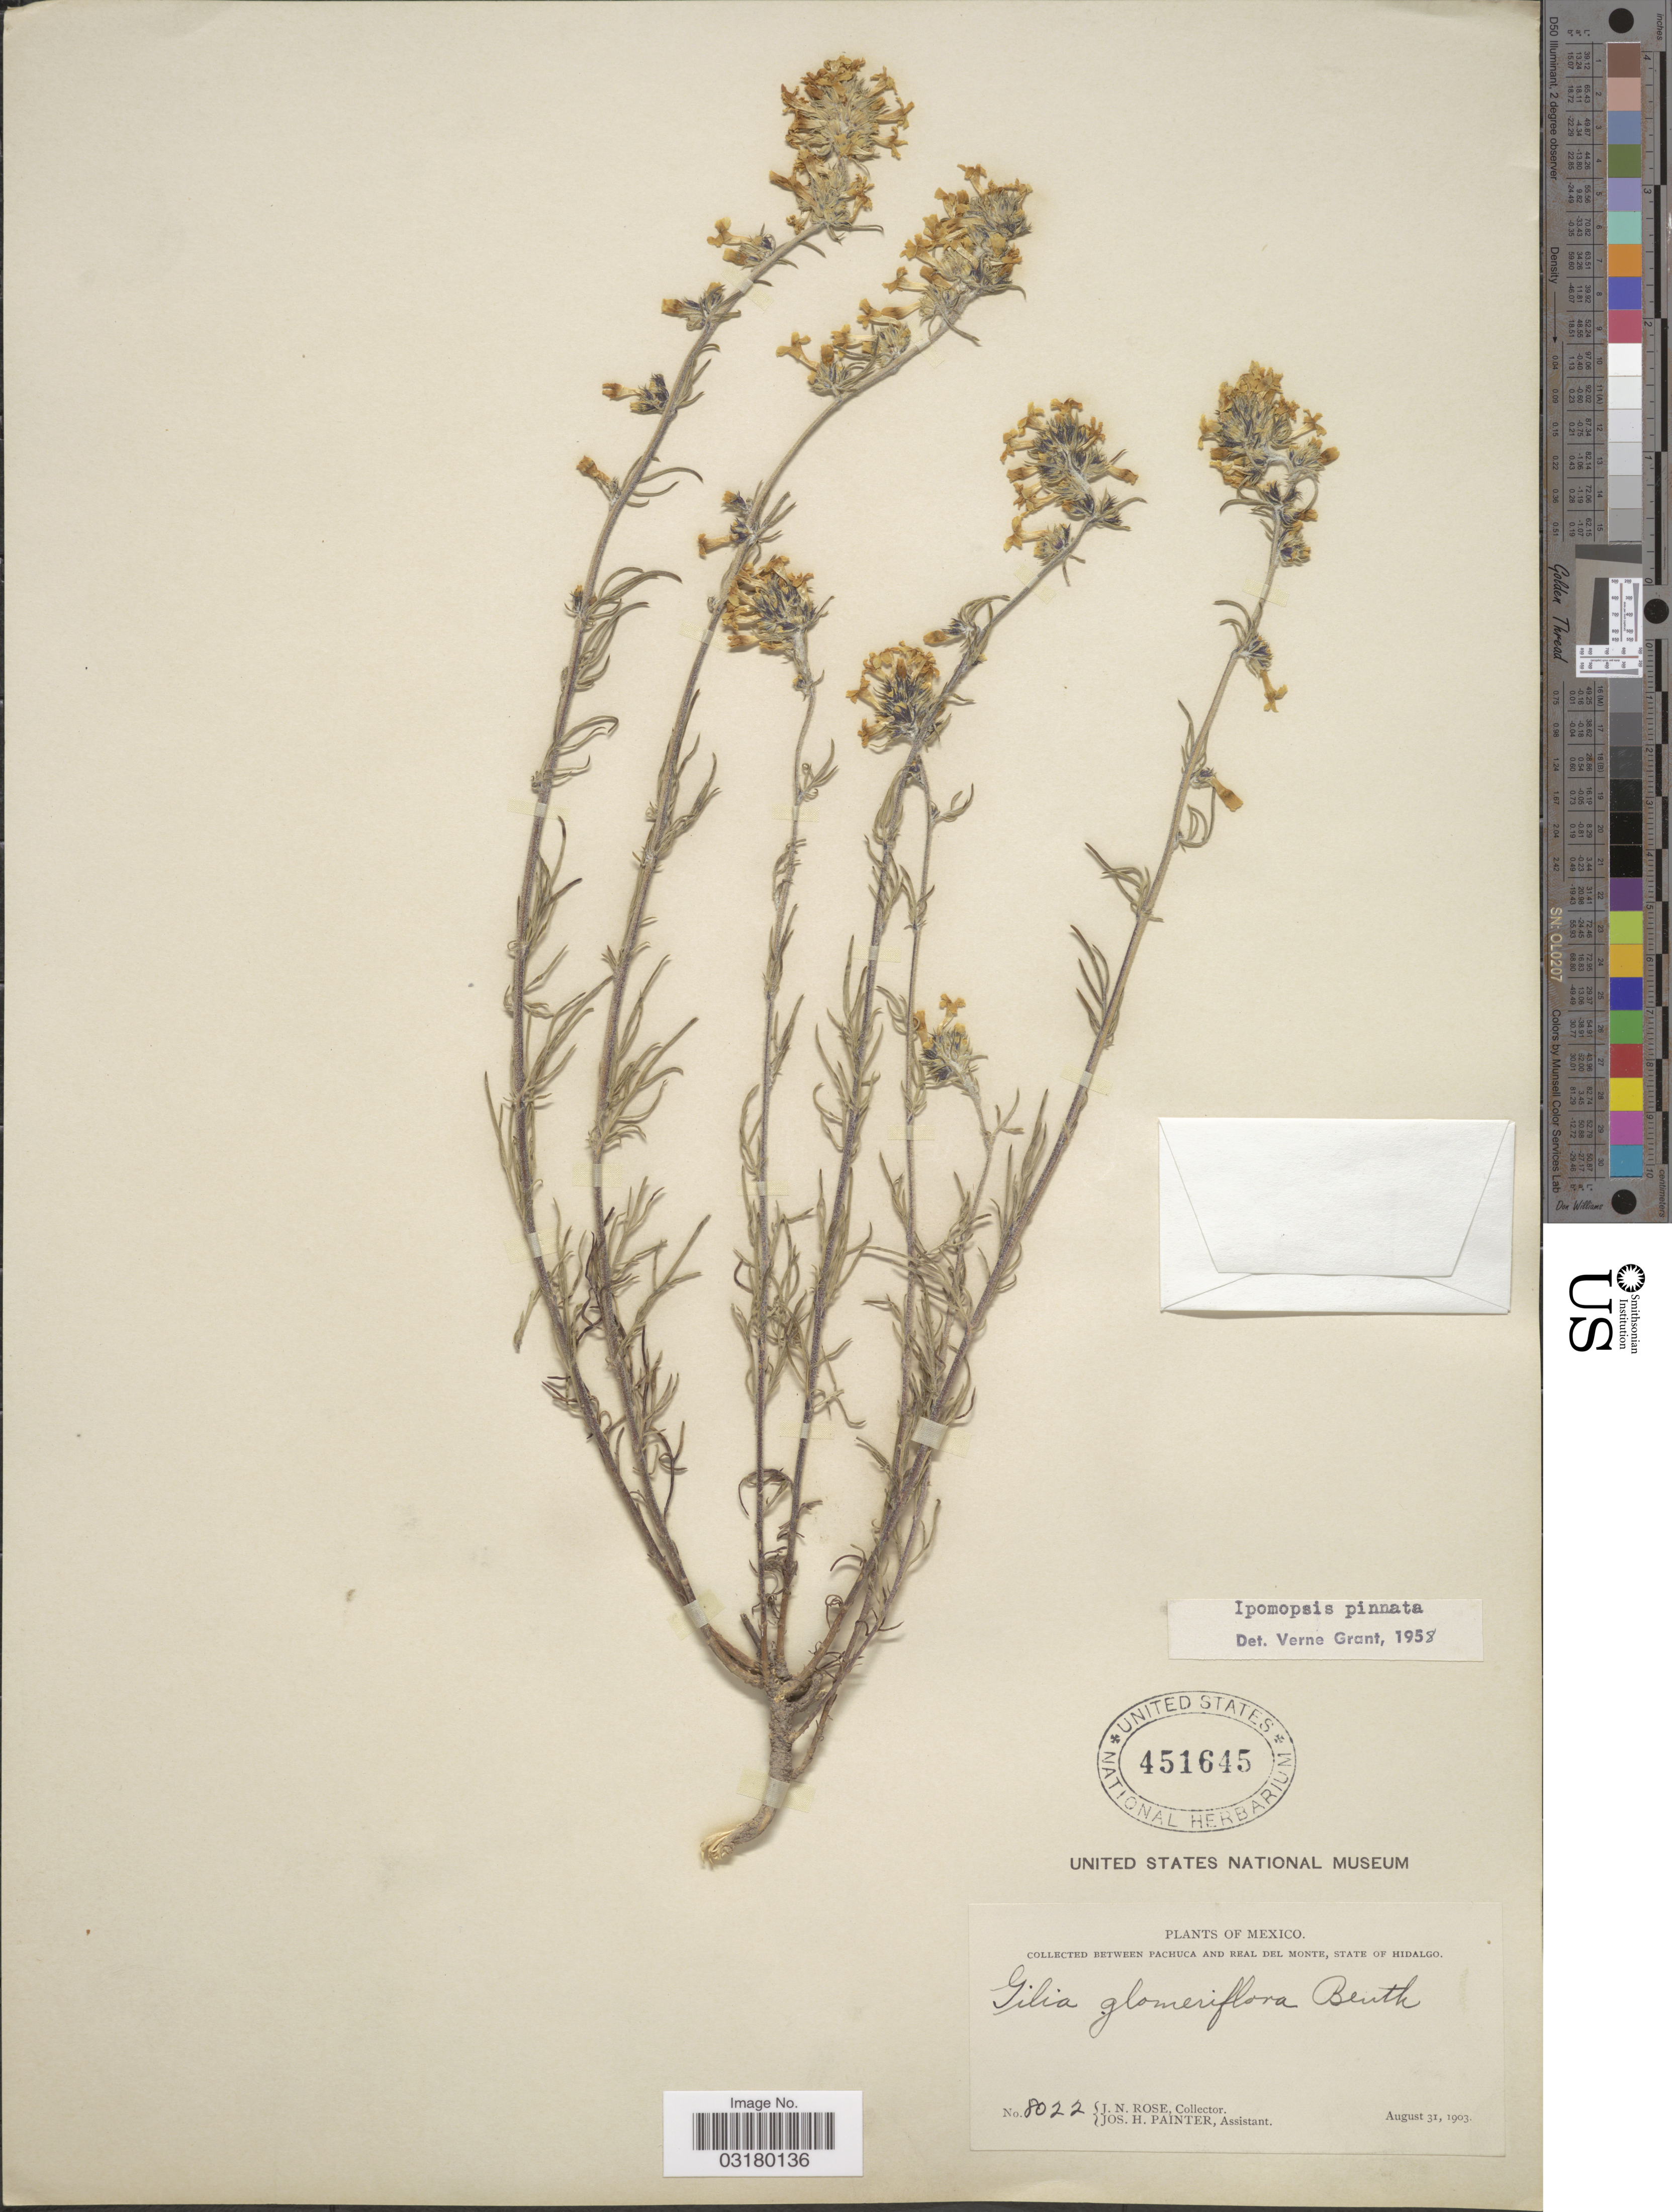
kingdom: Plantae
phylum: Tracheophyta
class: Magnoliopsida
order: Ericales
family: Polemoniaceae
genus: Ipomopsis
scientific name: Ipomopsis pinnata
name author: (Cav.) V.E. Grant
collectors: J. N. Rose & J. H. Painter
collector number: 8022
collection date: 1903-08-31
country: Mexico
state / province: Hidalgo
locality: Between Pachuca and Real del Monte, State of Hidalgo.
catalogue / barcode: US 451645